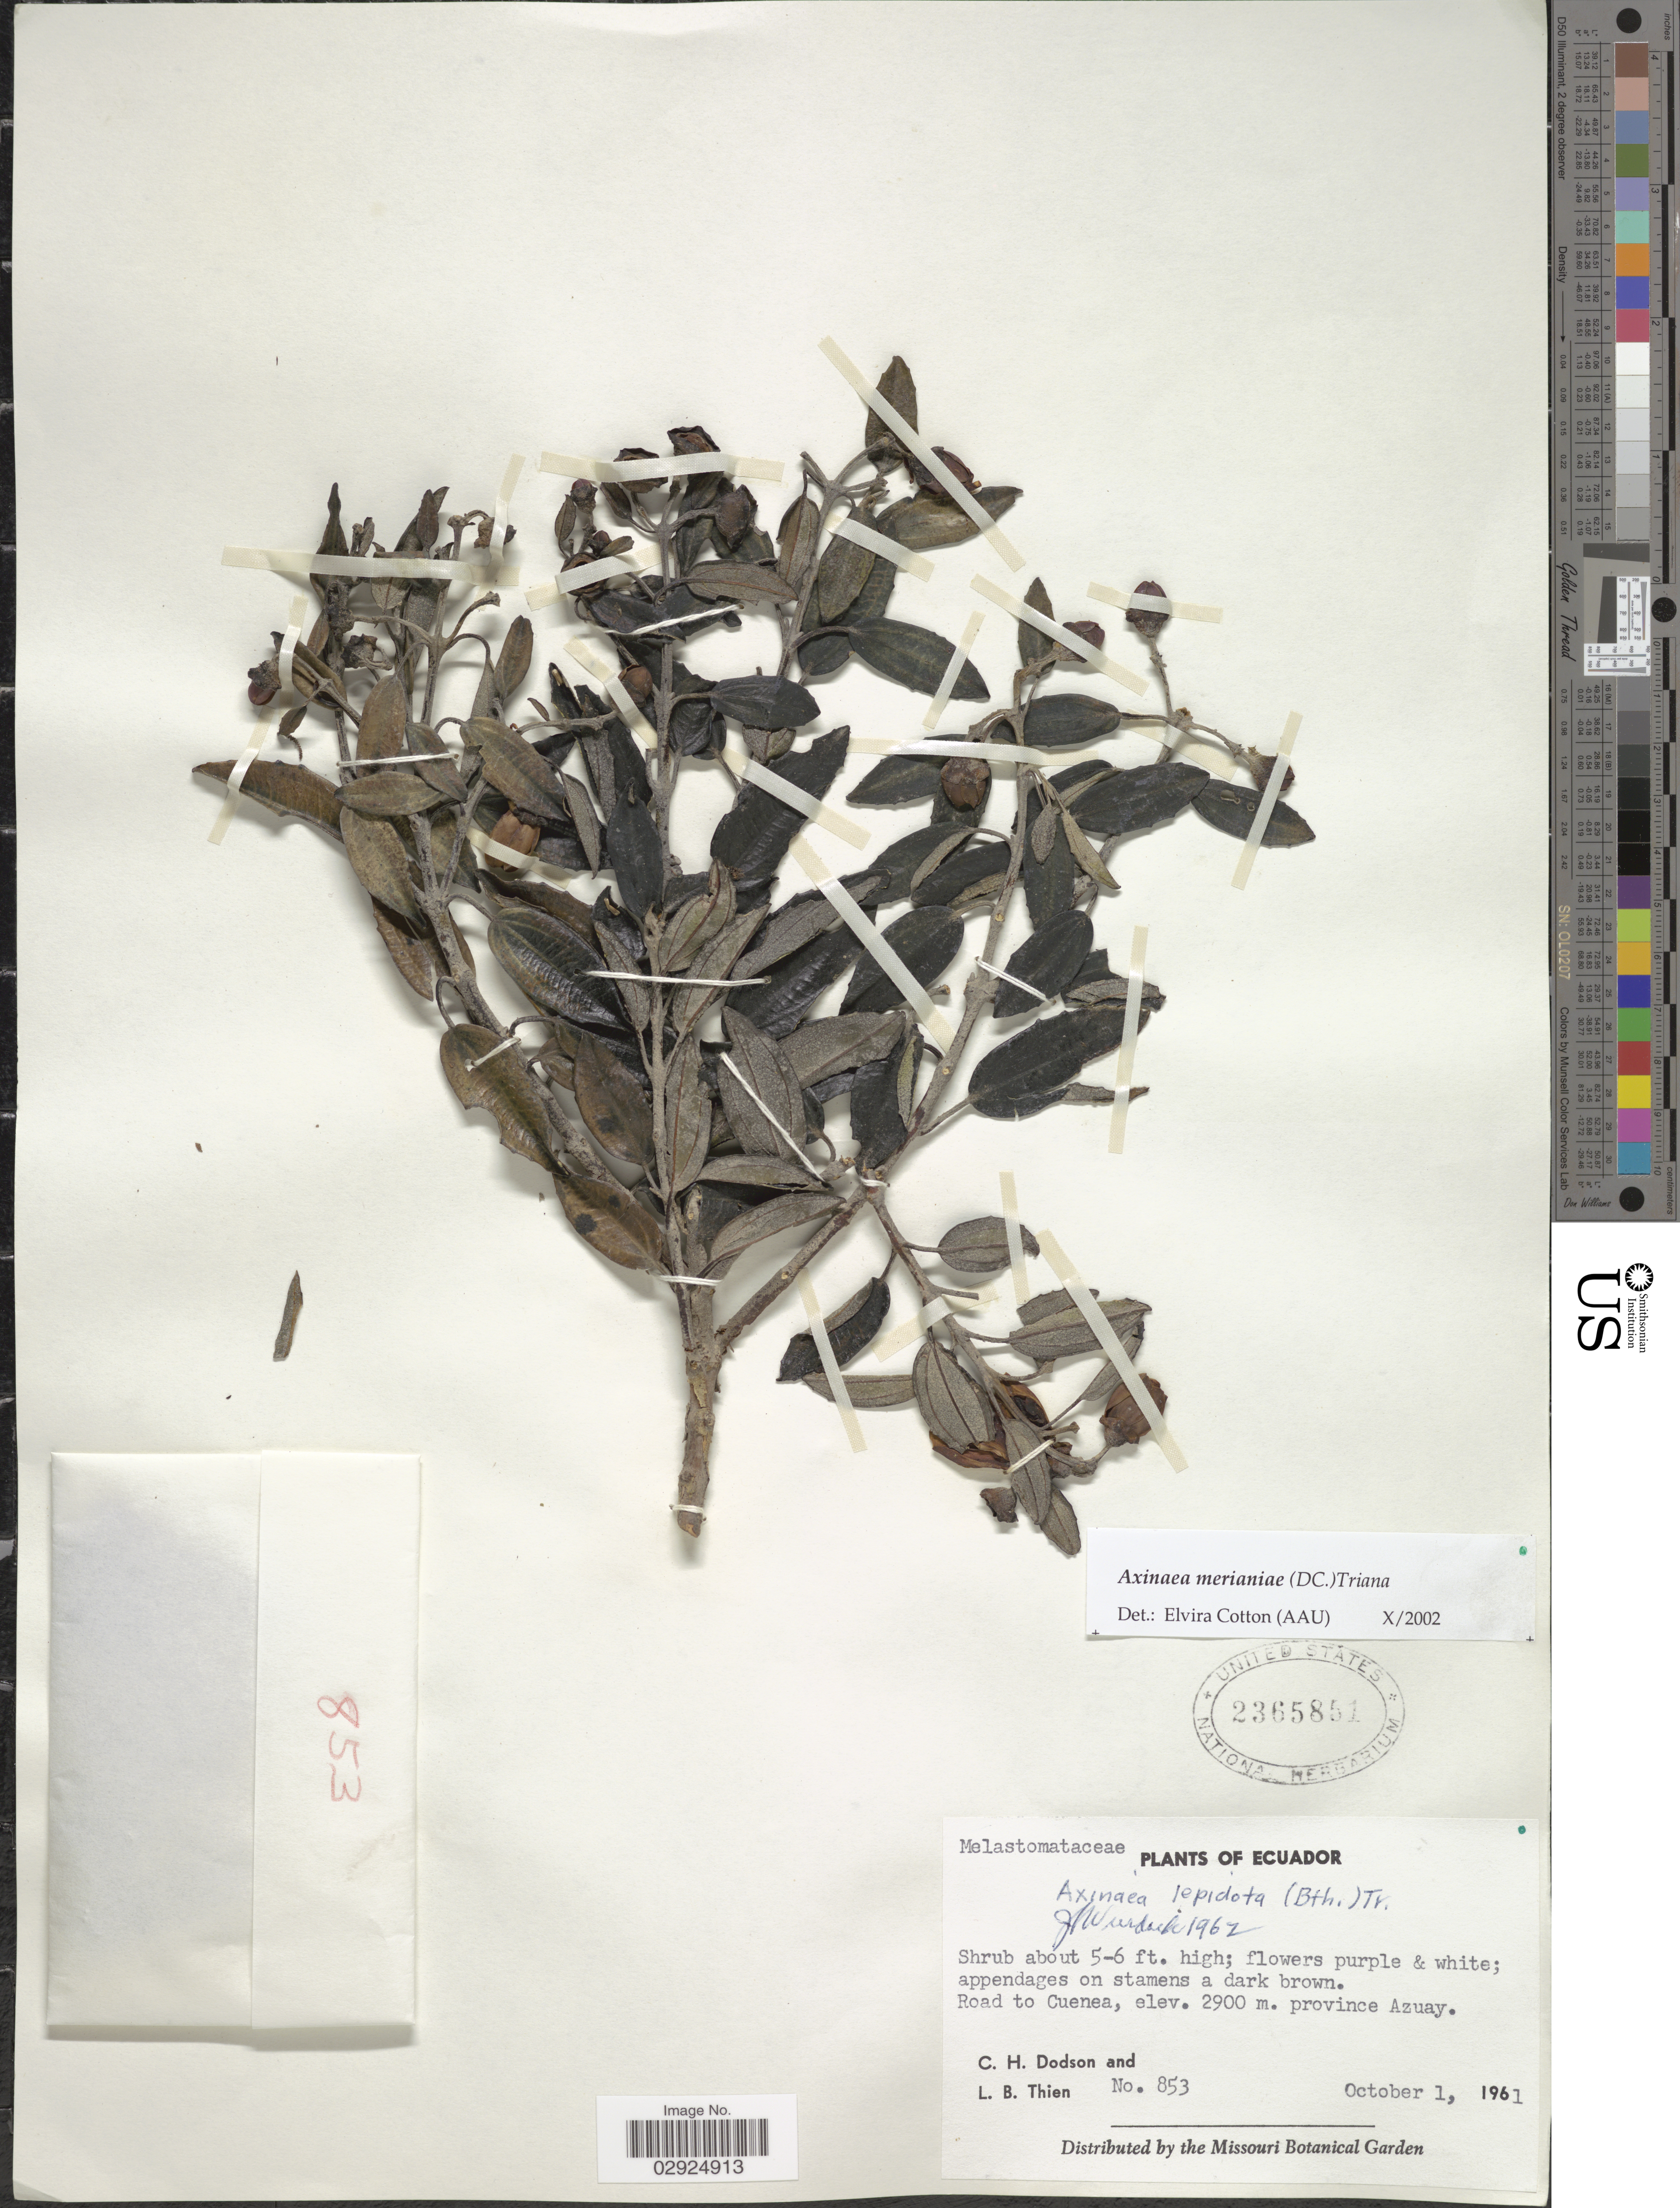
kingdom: Plantae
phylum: Tracheophyta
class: Magnoliopsida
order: Myrtales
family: Melastomataceae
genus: Axinaea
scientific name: Axinaea merianiae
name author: (DC.) Triana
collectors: C. H. Dodson & L. Thien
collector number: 853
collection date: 1961-10-01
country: Ecuador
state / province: Azuay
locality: Road to Cuenea, province Azuay.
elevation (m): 2900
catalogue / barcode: US 2365851